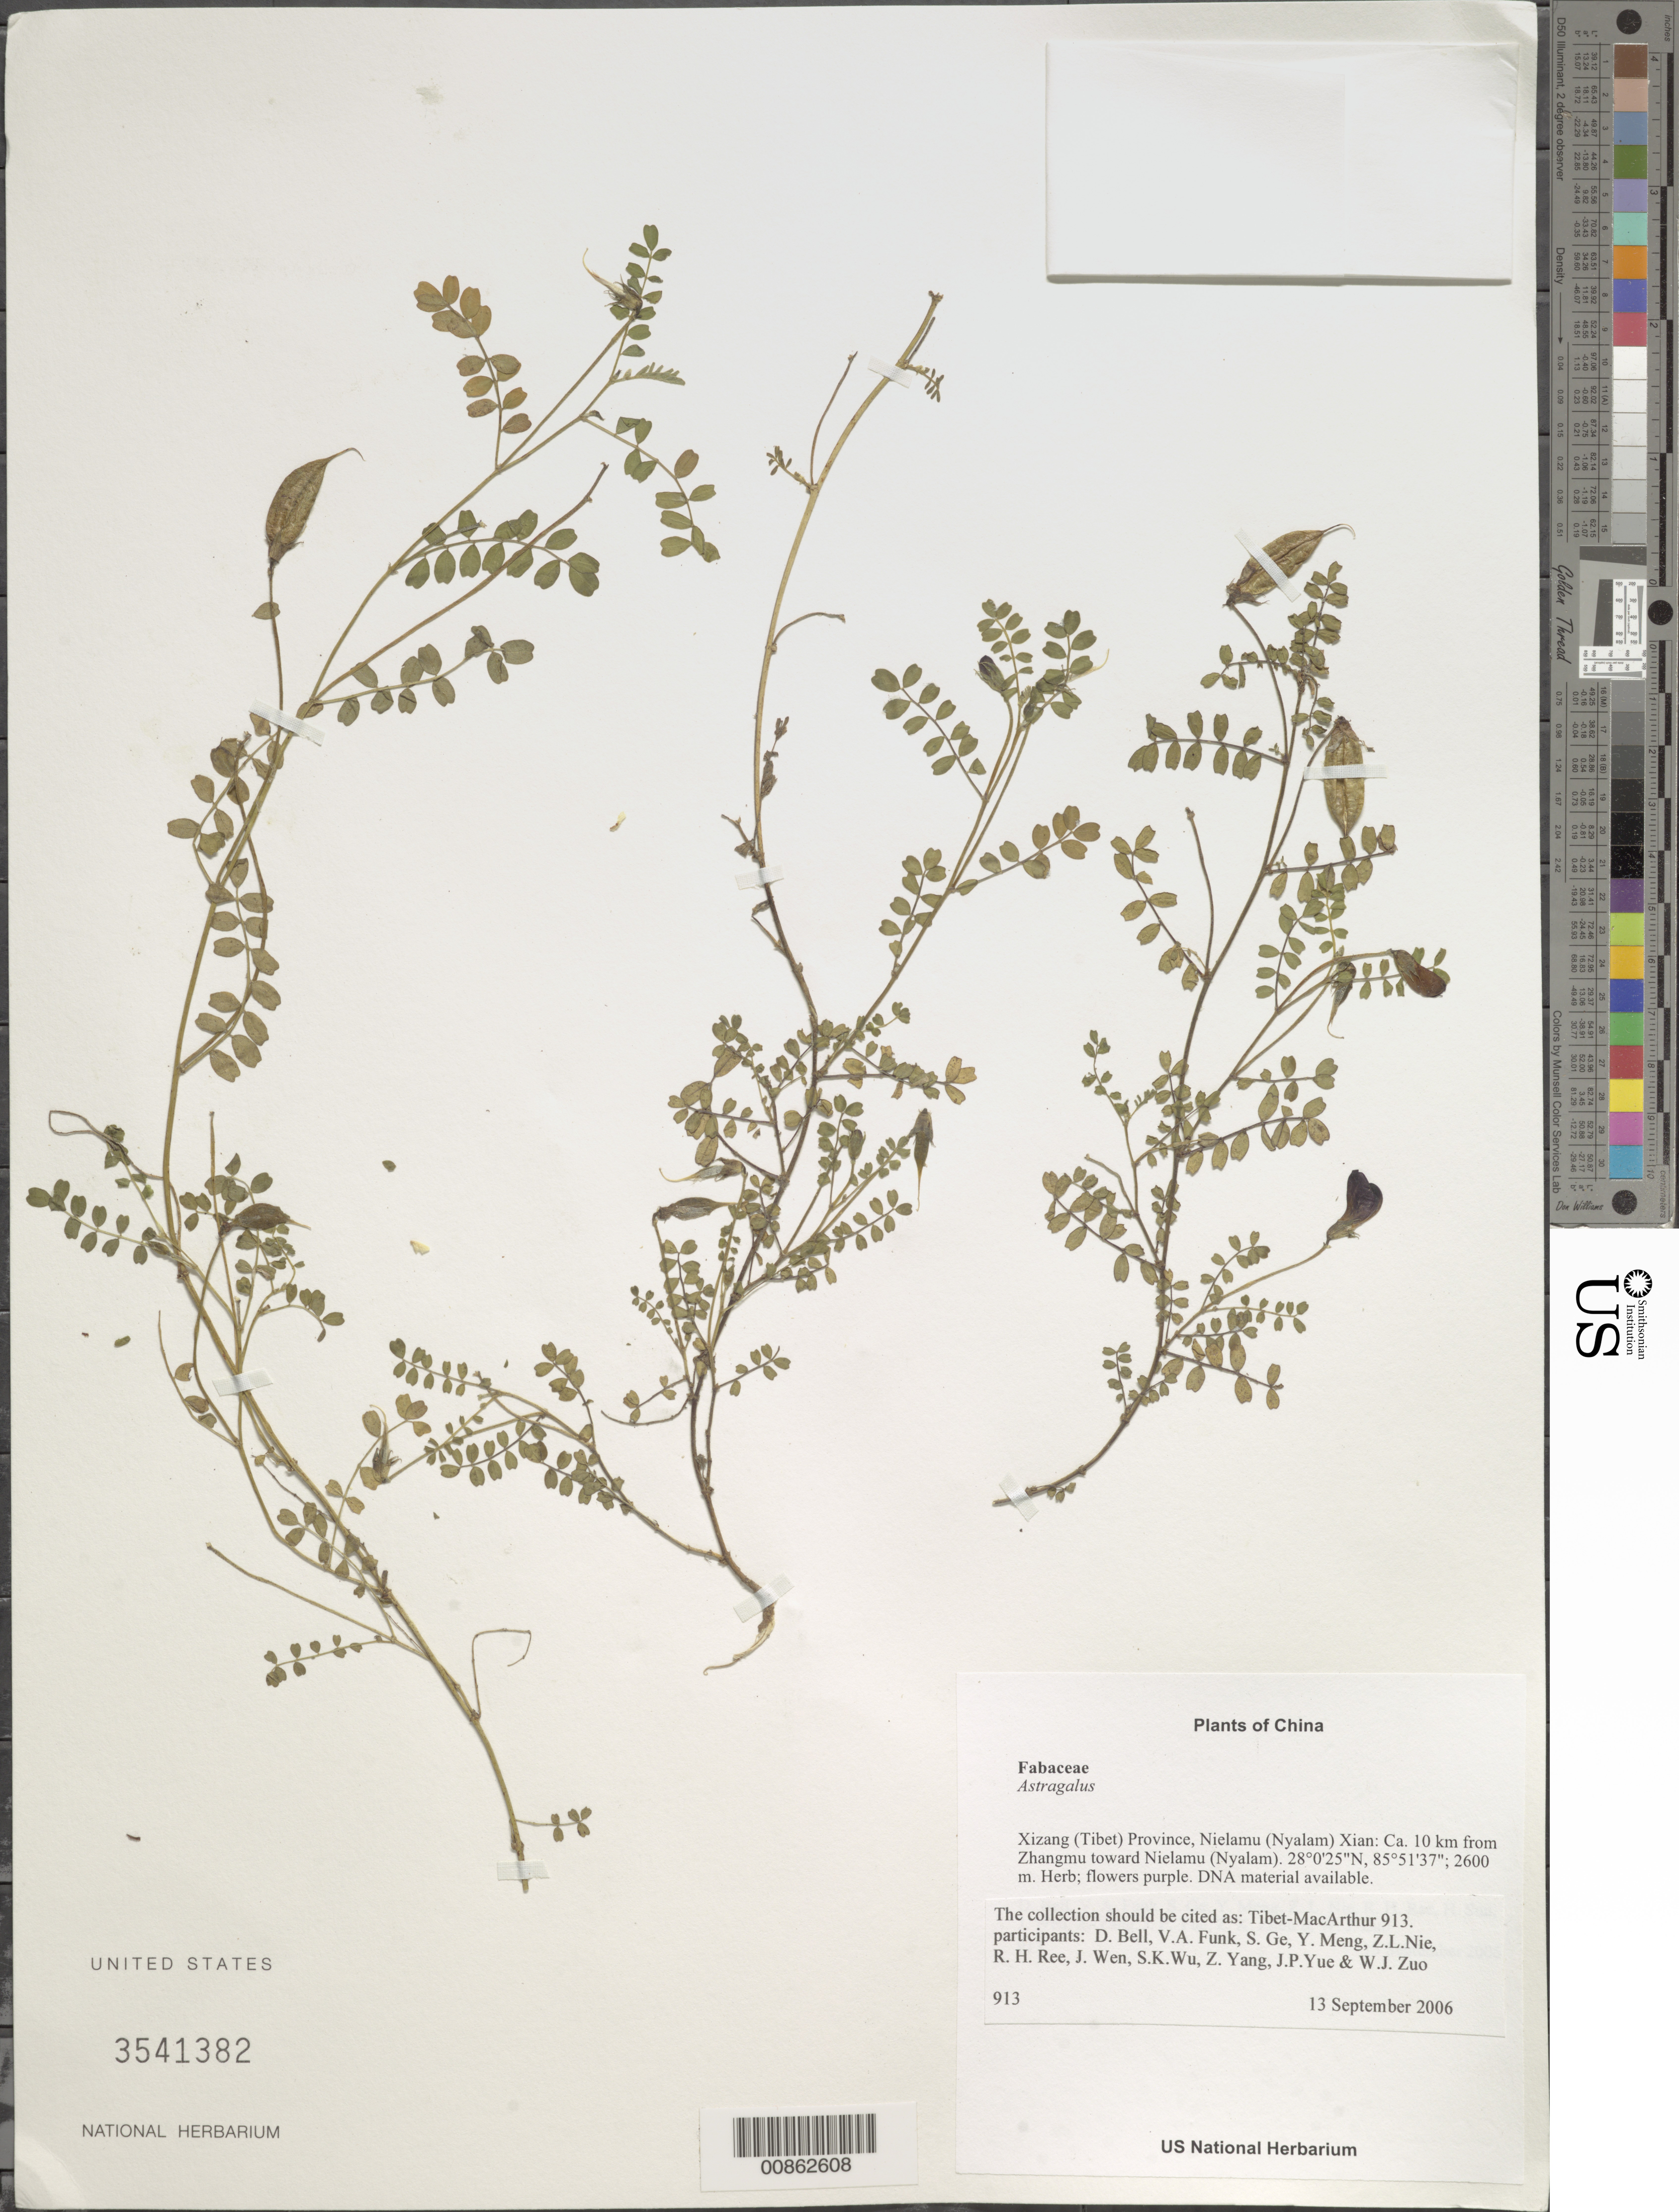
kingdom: Plantae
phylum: Tracheophyta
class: Magnoliopsida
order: Fabales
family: Fabaceae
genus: Astragalus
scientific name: Astragalus sp.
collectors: Tibet-MacArthur, D. A. Bell, V. Funk, S. Ge, Y. Meng, Z. Nie, R. Ree, H. Sun, J. Wen, Z. Yang, J. Yue, Z. Zhou & W. Zuo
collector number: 913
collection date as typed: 13 Sep 2006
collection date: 2006-09-13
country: China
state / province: Xizang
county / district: Nielamu (Nyalam) Xian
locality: Ca. 10 km from Zhangmu toward Nielamu (Nyalam).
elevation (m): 2600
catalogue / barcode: US 3541382